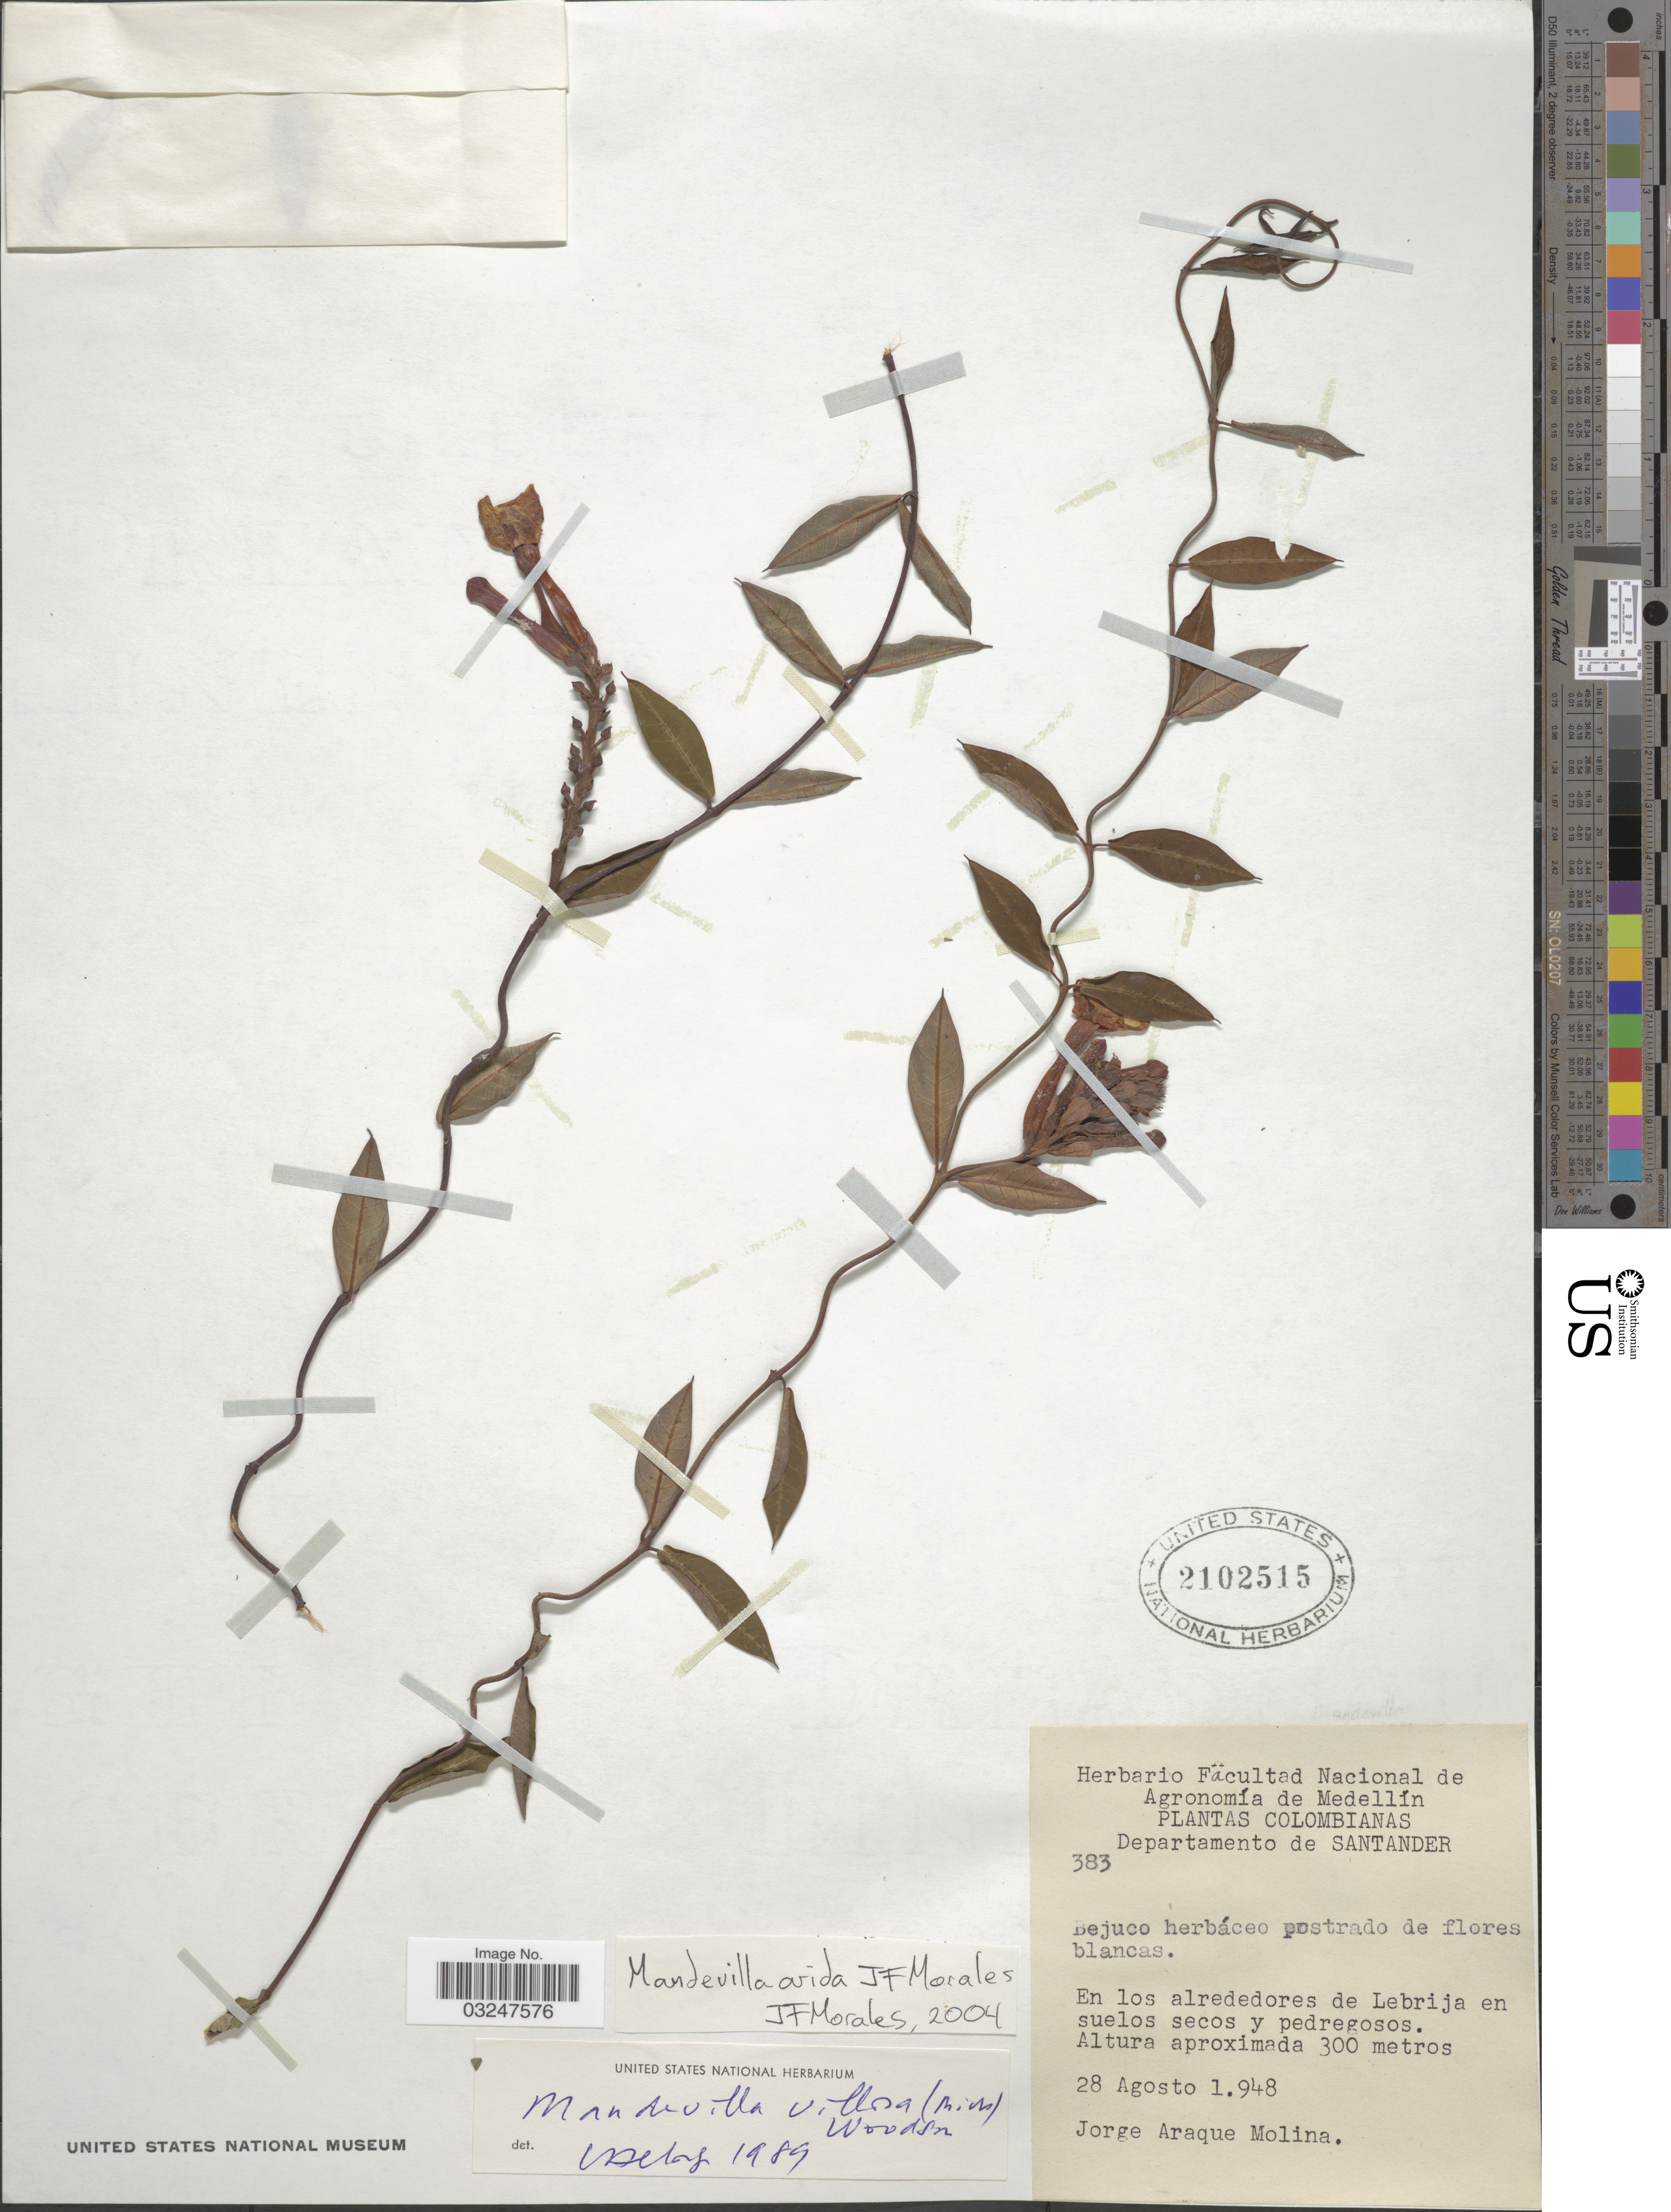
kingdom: Plantae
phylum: Tracheophyta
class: Magnoliopsida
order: Gentianales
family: Apocynaceae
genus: Mandevilla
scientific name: Mandevilla aridana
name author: J.F. Morales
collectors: J. Araque Molina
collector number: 383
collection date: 1948-08-28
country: Colombia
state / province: Santander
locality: Departamento de Santander, En los alrededores de Lebrija en suelos secos y pedregosos.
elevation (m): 300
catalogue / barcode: US 2102515